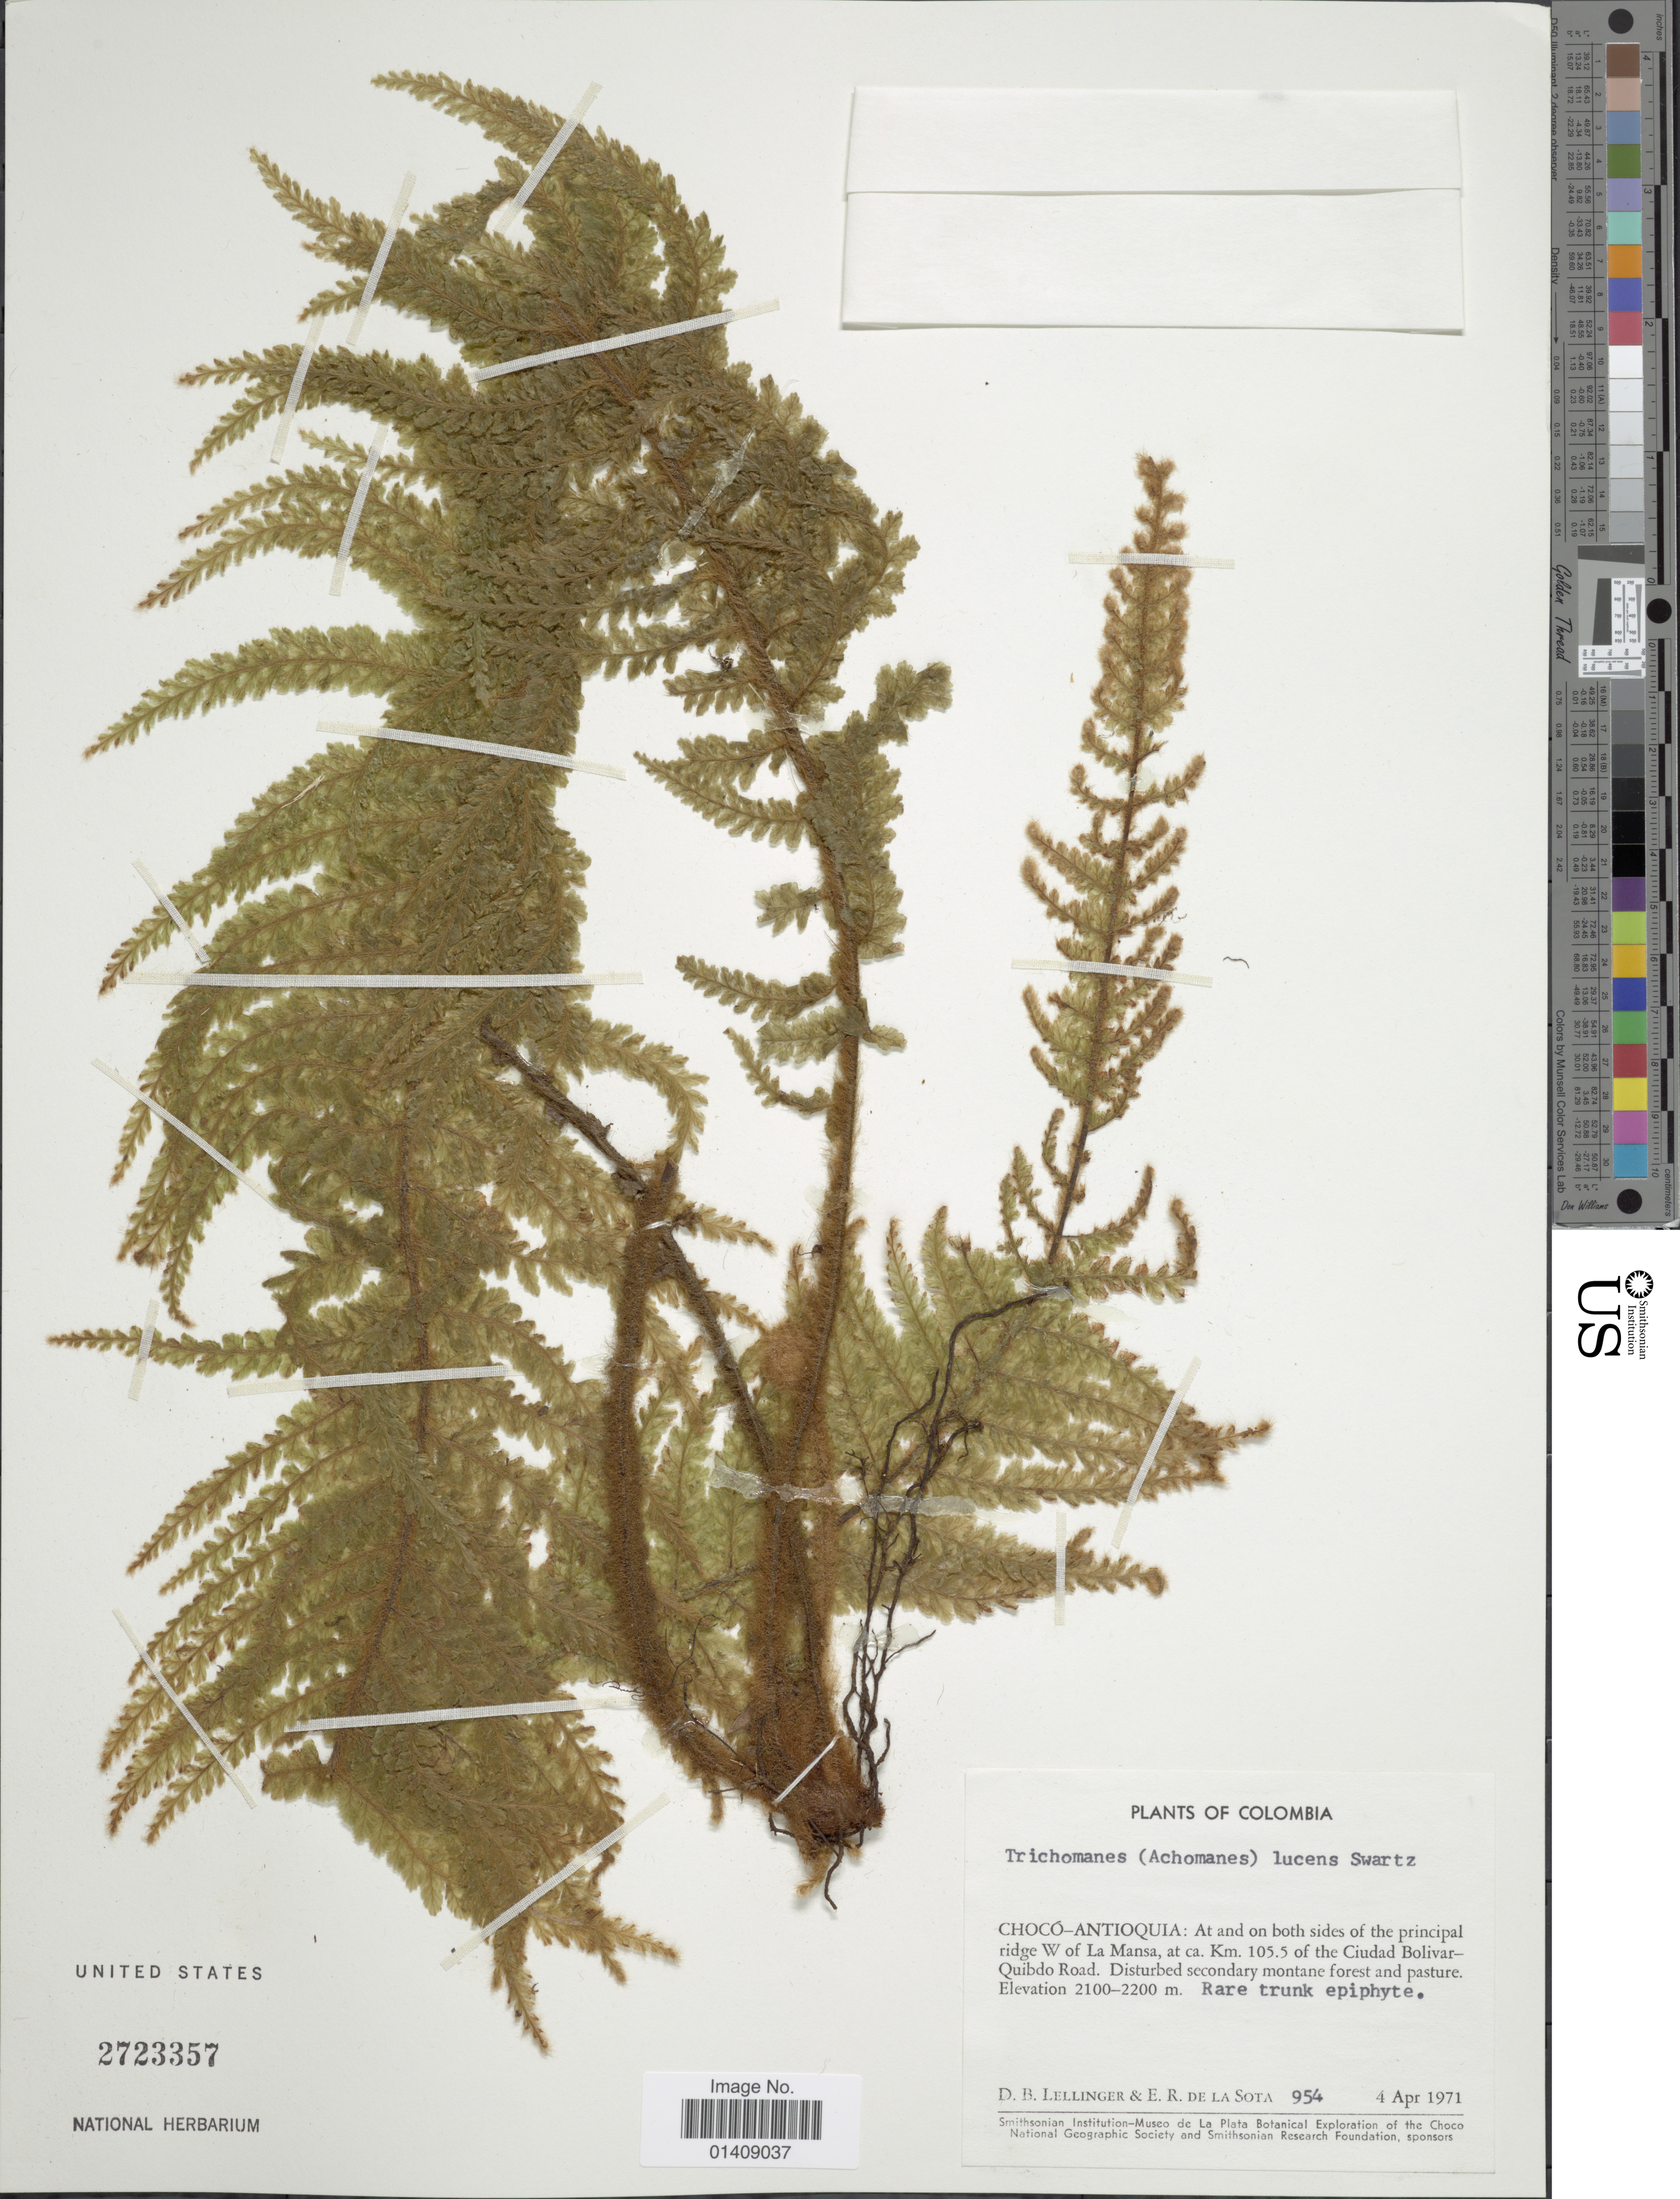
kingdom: Plantae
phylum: Tracheophyta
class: Polypodiopsida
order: Hymenophyllales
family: Hymenophyllaceae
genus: Trichomanes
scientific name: Trichomanes lucens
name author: Sw.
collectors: D. B. Lellinger & E. R. de la Sota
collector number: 954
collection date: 1971-04-04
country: Colombia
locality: Chocó- Antioquia: At and on both sides of the principal ridge W of La Mansa, at ca. KM. 105.5 of the Cuidad Bolivar- Quibdo Road. Disturbed secondary montane forest and pasture.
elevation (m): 2100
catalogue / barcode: US 2723357